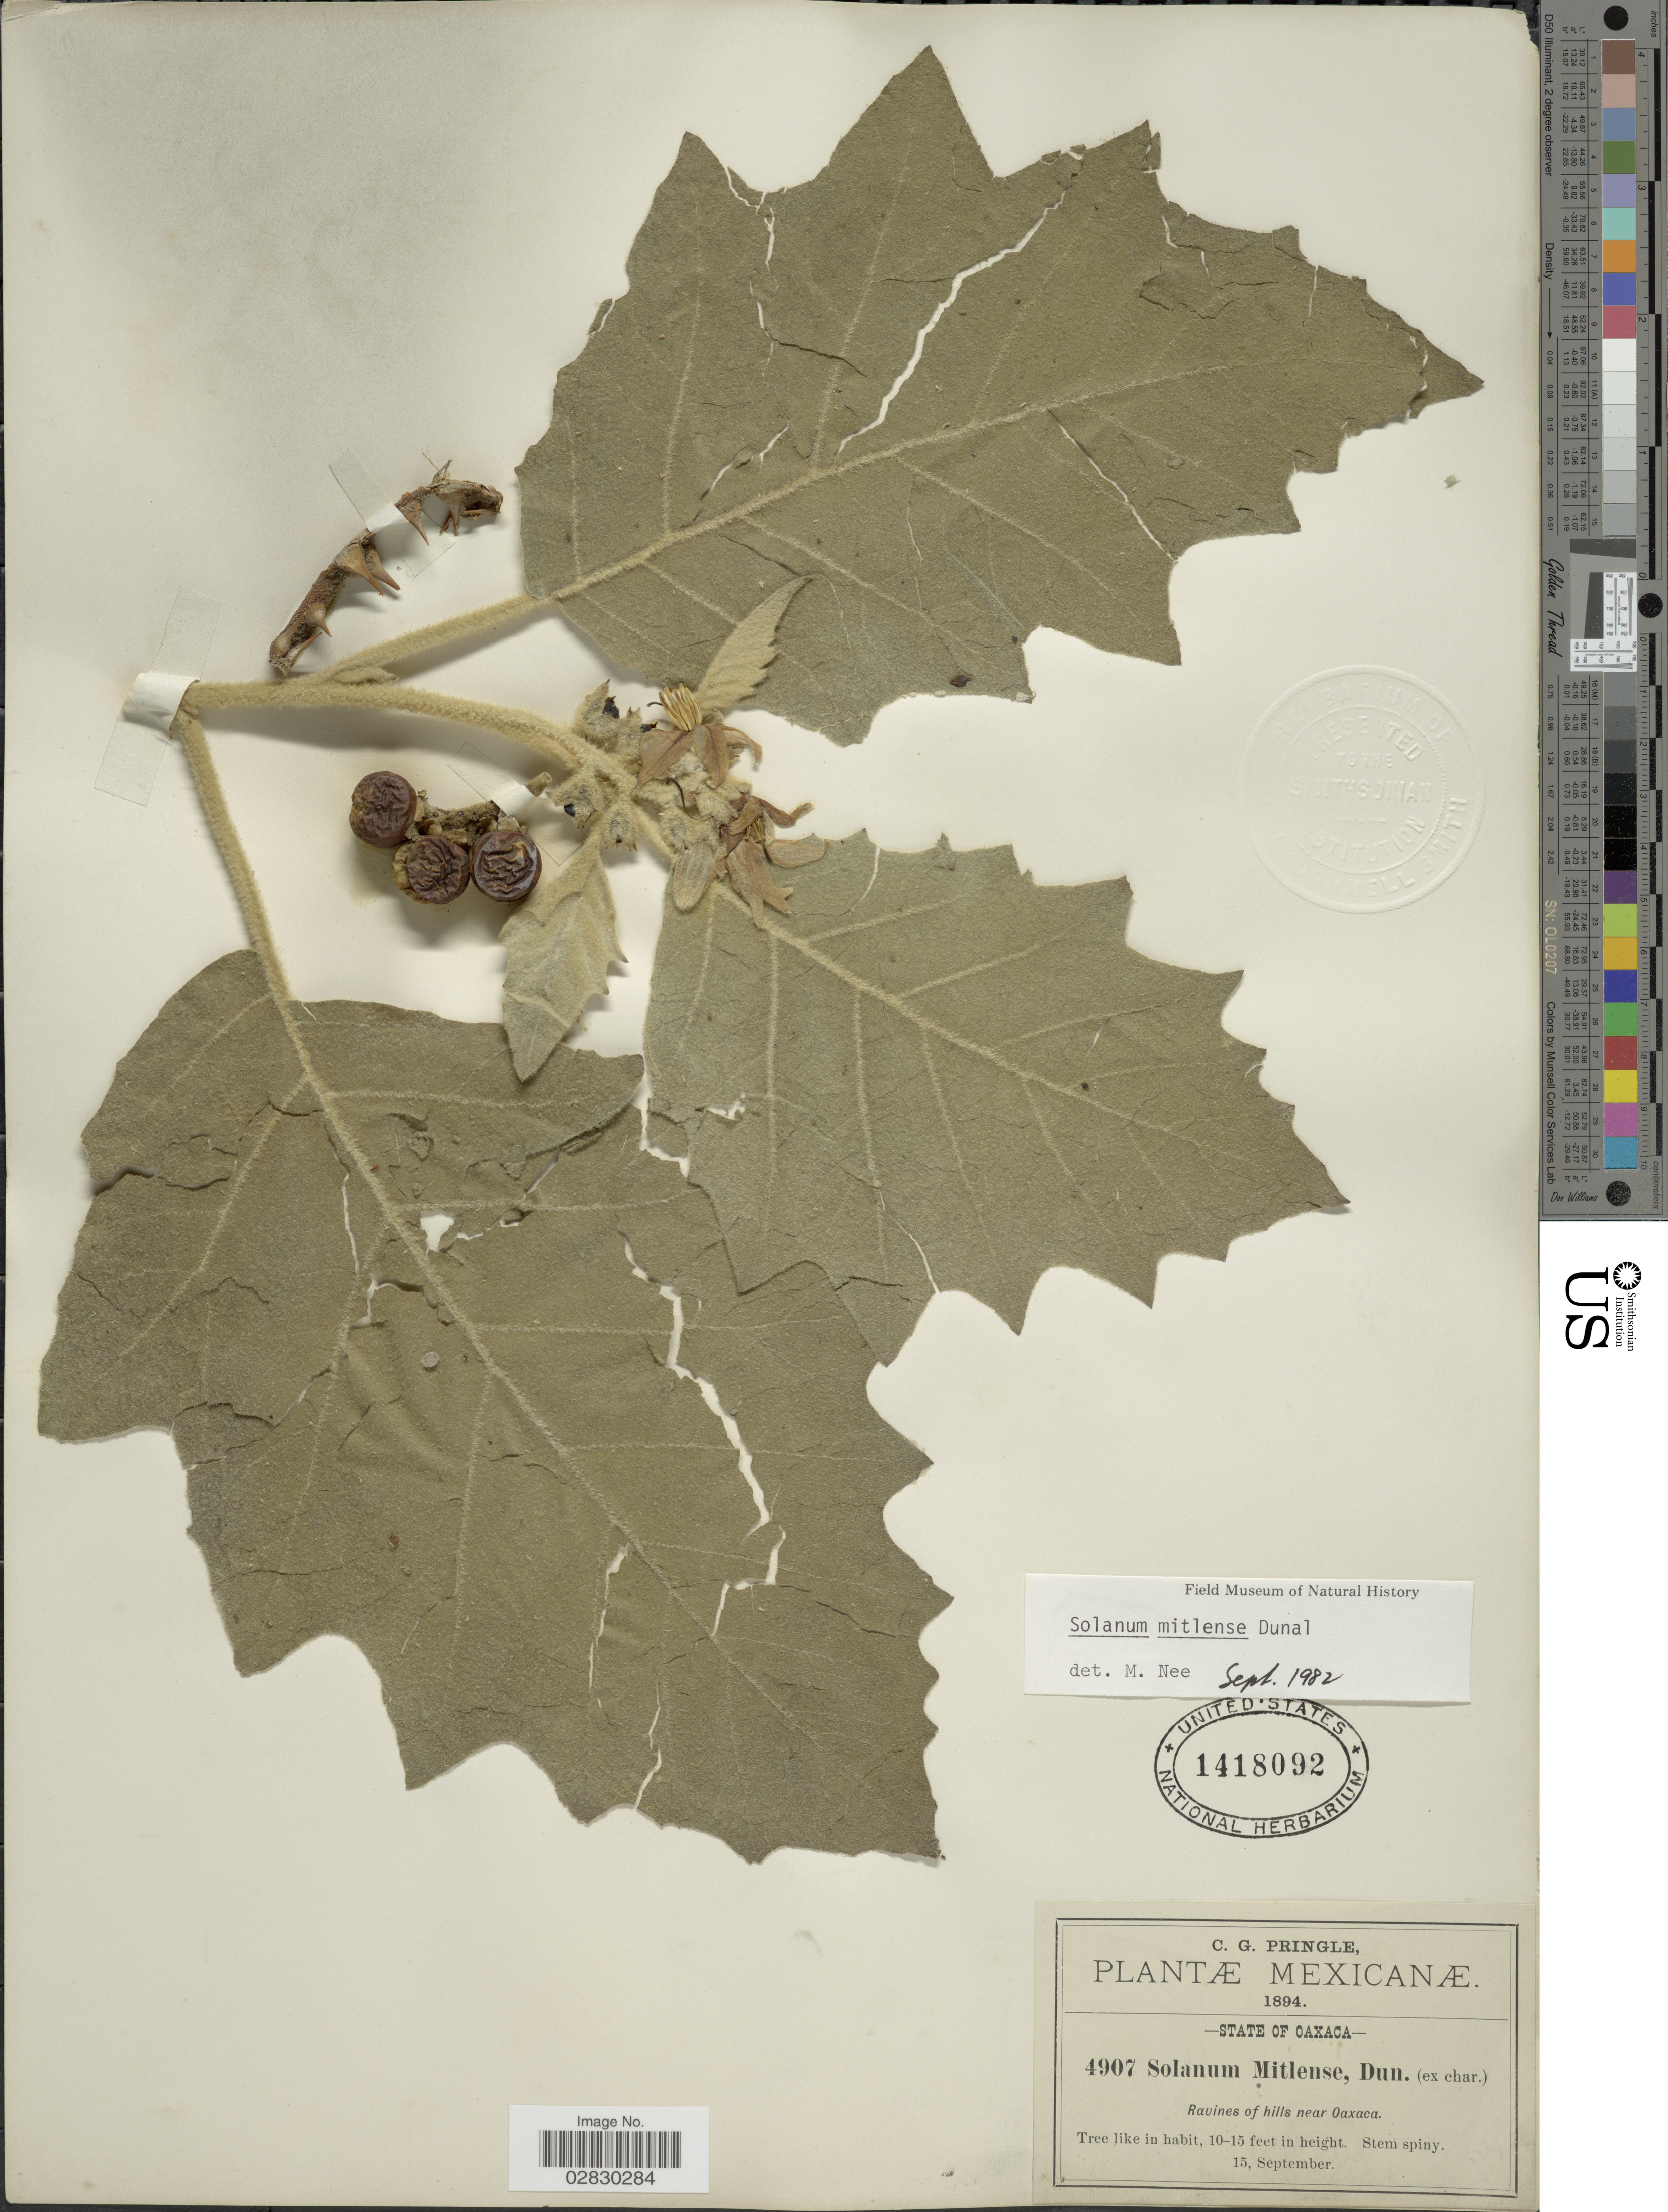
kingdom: Plantae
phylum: Tracheophyta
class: Magnoliopsida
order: Solanales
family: Solanaceae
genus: Solanum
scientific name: Solanum mitlense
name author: Dunal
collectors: C. G. Pringle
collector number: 4907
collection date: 1894-09-15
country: Mexico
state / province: Oaxaca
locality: Ravines of hills near Oaxaca.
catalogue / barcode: US 1418092